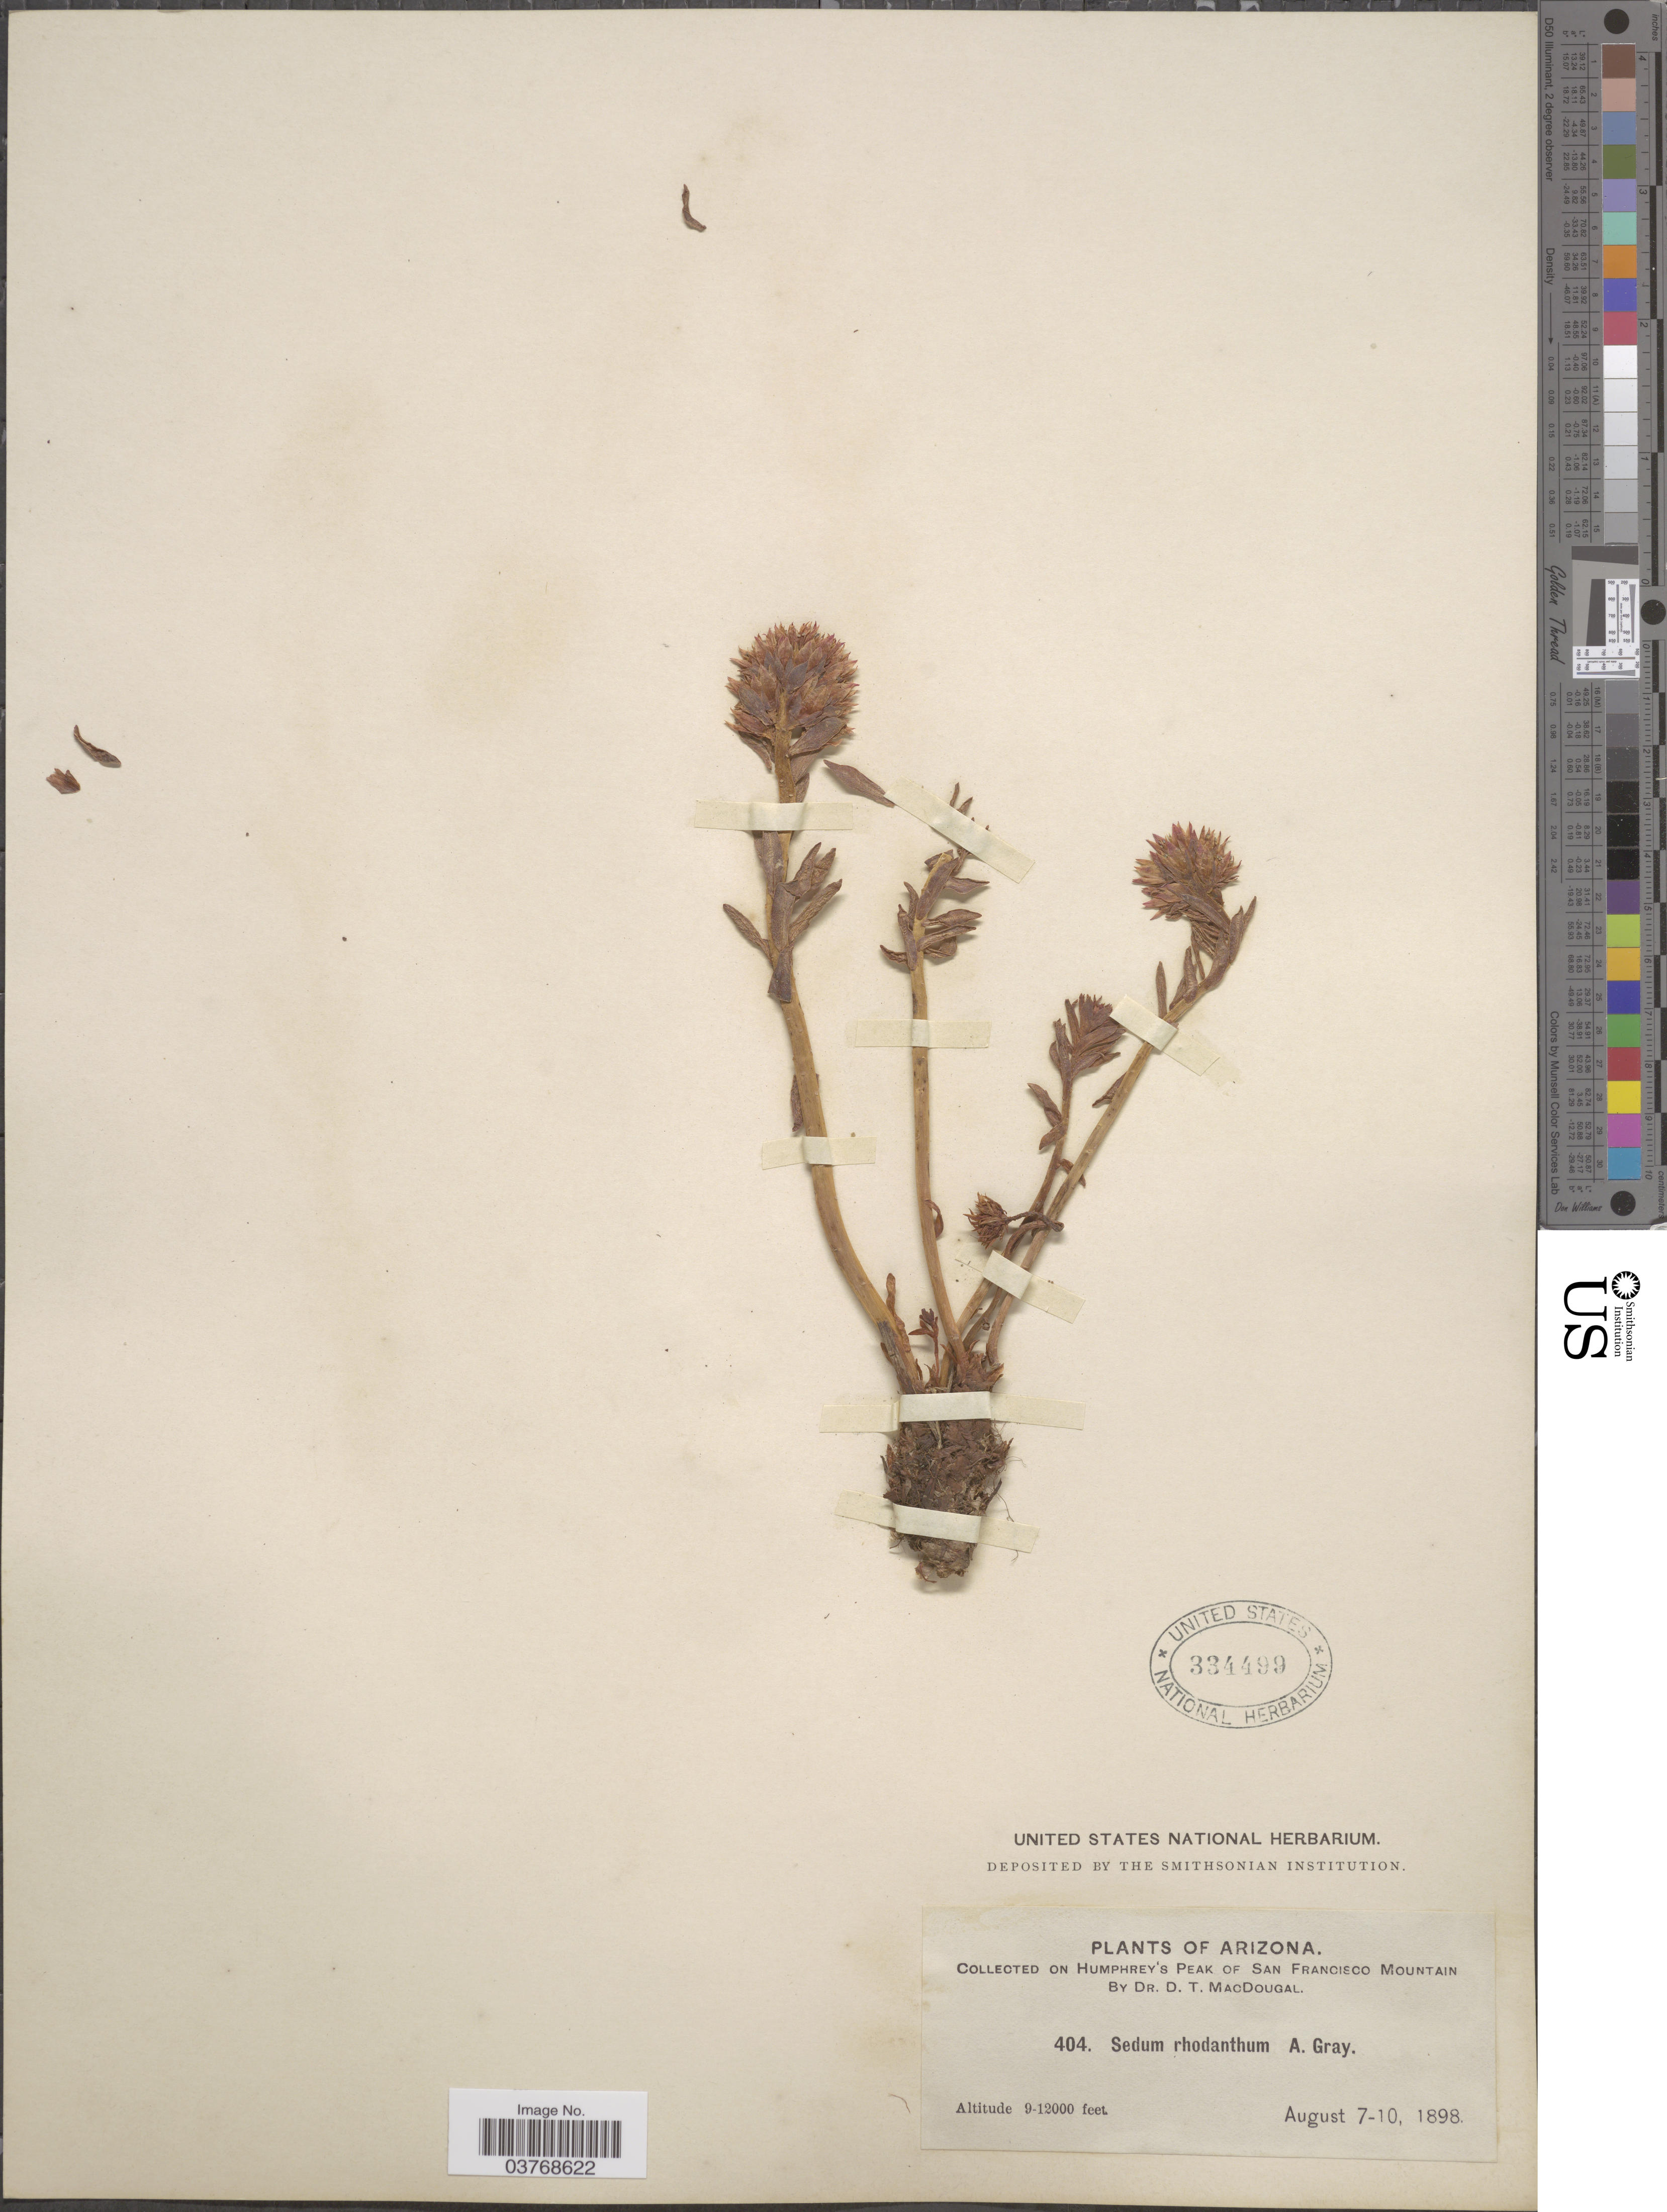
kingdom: Plantae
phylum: Tracheophyta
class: Magnoliopsida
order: Saxifragales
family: Crassulaceae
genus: Rhodiola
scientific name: Rhodiola rhodantha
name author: (A. Gray) H. Jacobsen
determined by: Strong, Mark T., (BOT), Smithsonian Institution - National Museum of Natural History (UNITED STATES)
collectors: D. T. MacDougal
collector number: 404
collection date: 1898-08-07/1898-08-10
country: United States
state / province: Arizona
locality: Humphrey's Peak of San Francisco Mountain.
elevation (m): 2743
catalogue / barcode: US 334499